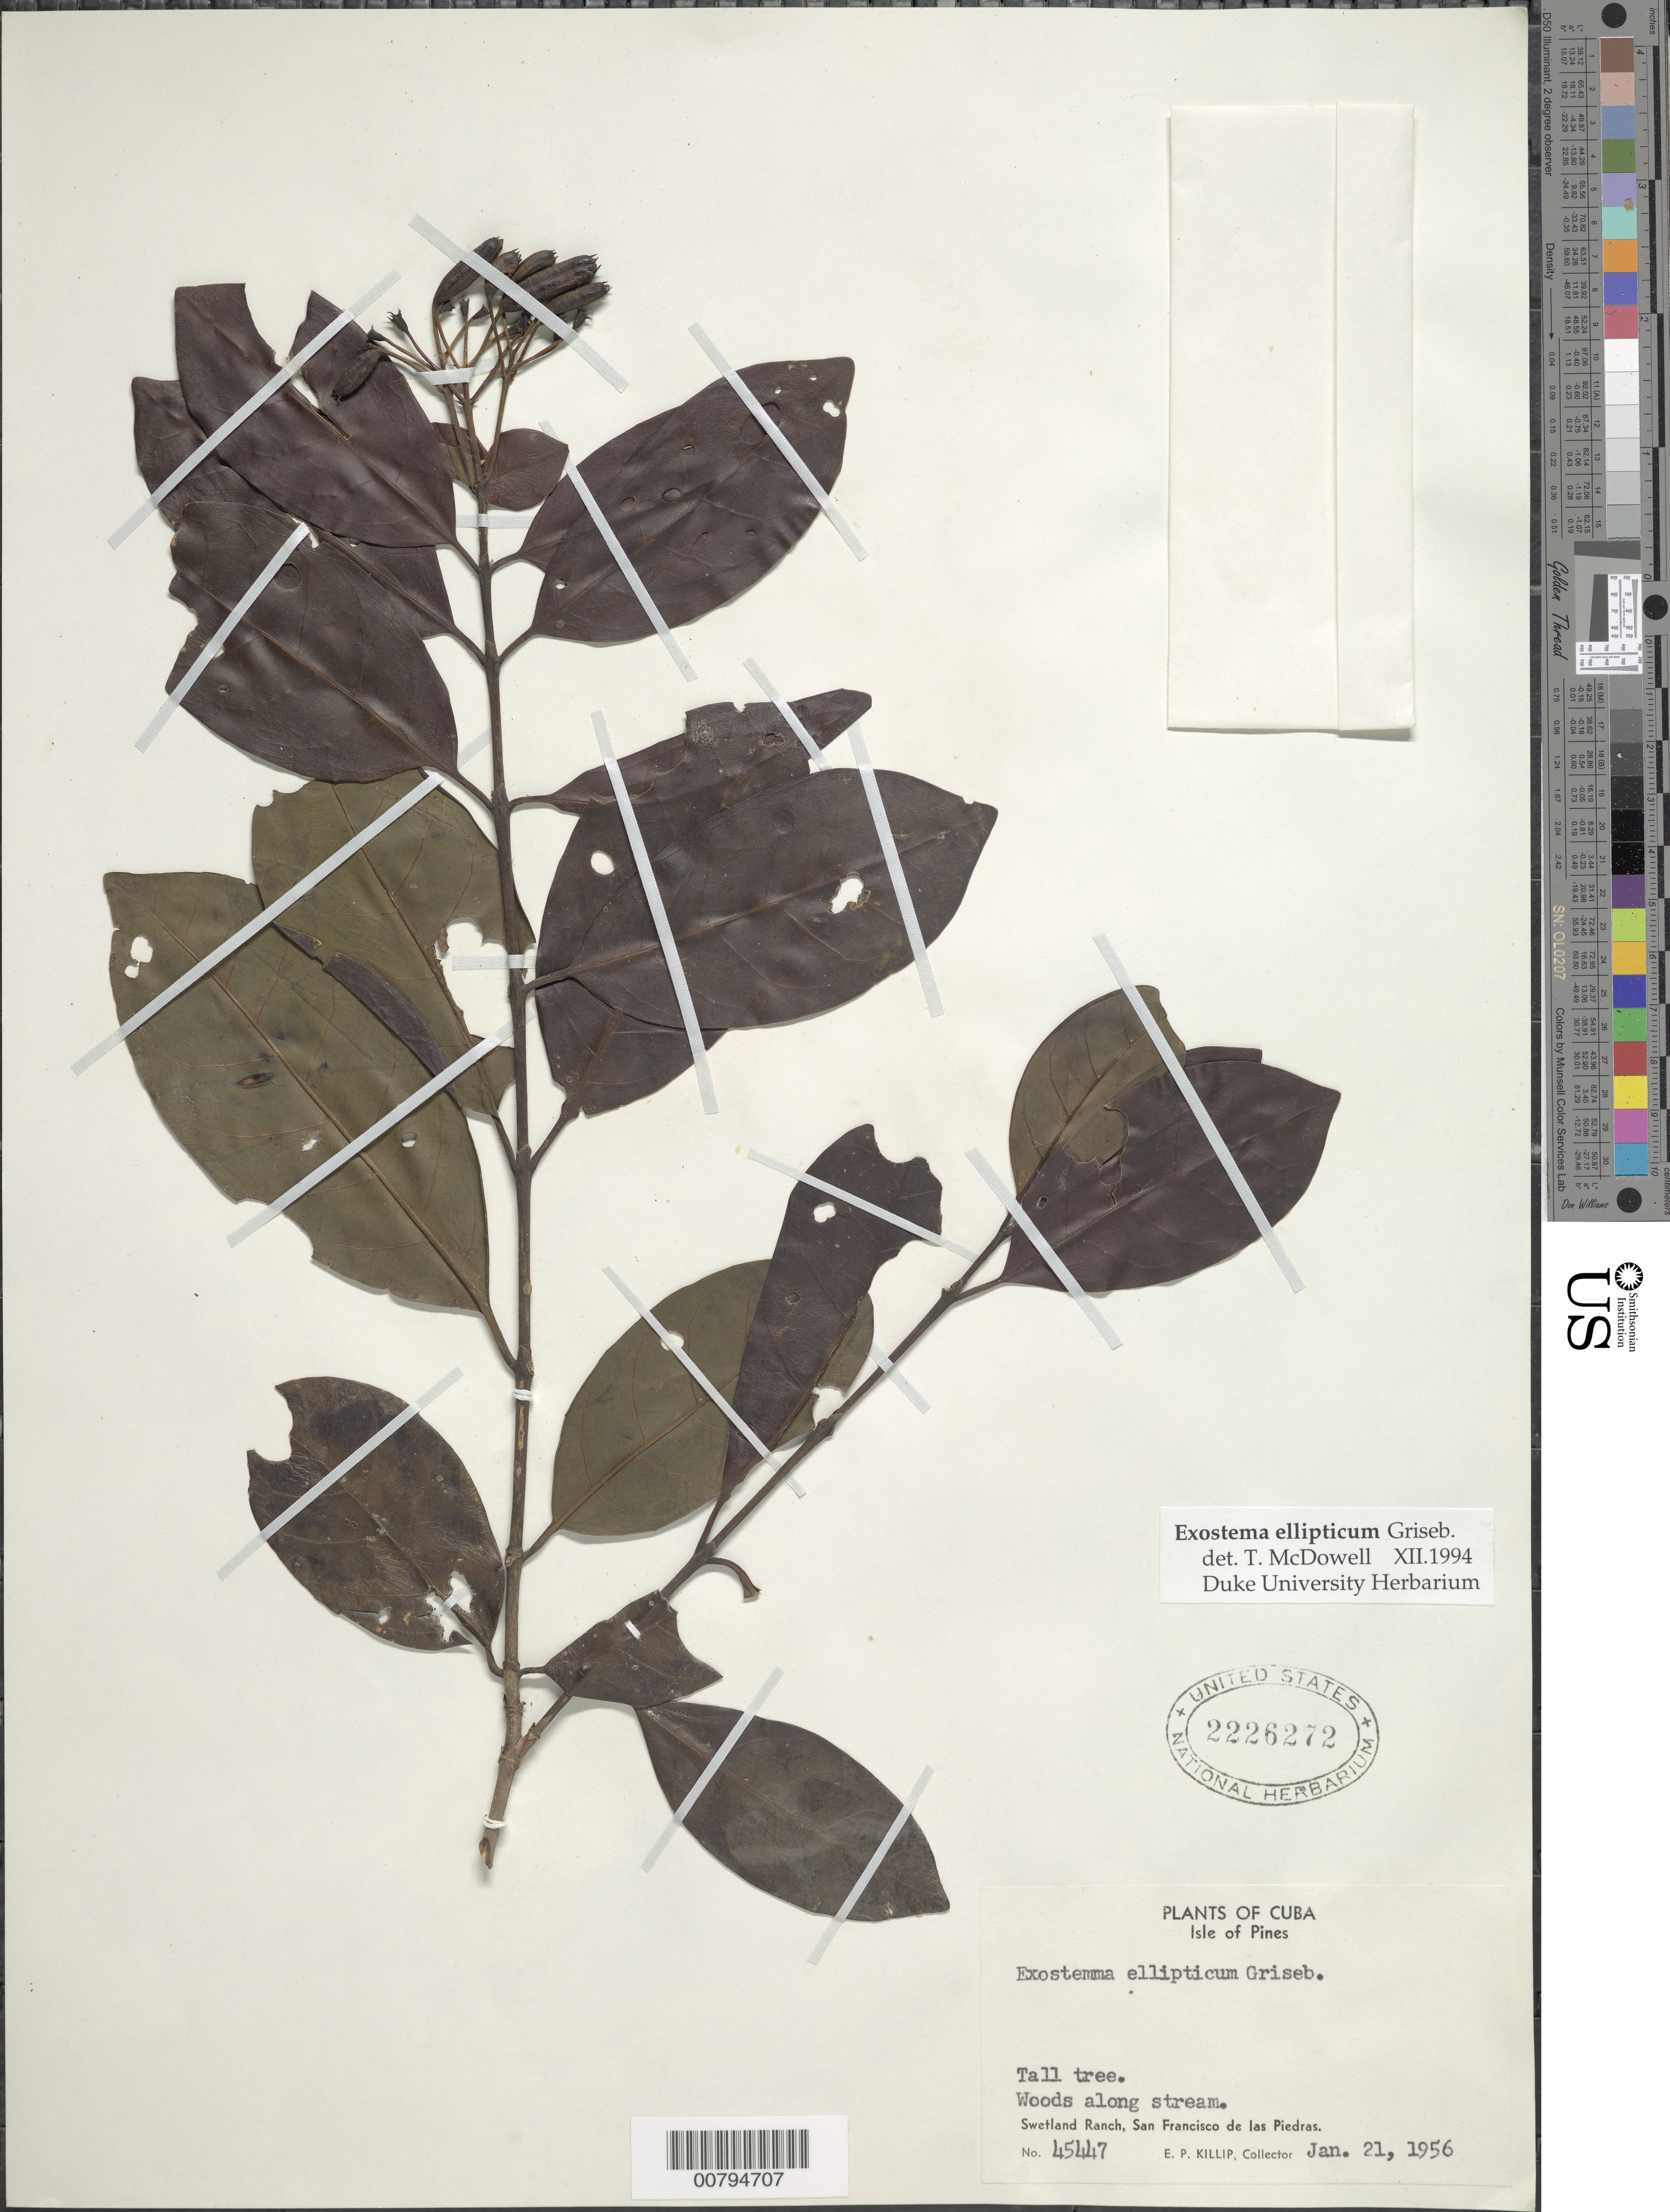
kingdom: Plantae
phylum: Tracheophyta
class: Magnoliopsida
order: Gentianales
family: Rubiaceae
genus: Exostema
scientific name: Exostema ellipticum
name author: Griseb.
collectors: E. P. Killip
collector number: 45447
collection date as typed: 21 Jan 1956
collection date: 1956-01-21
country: Cuba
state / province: Isla de La Juventud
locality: Swetland Ranch, San Francisco de las Piedras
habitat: Woods along stream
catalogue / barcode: US 2226272